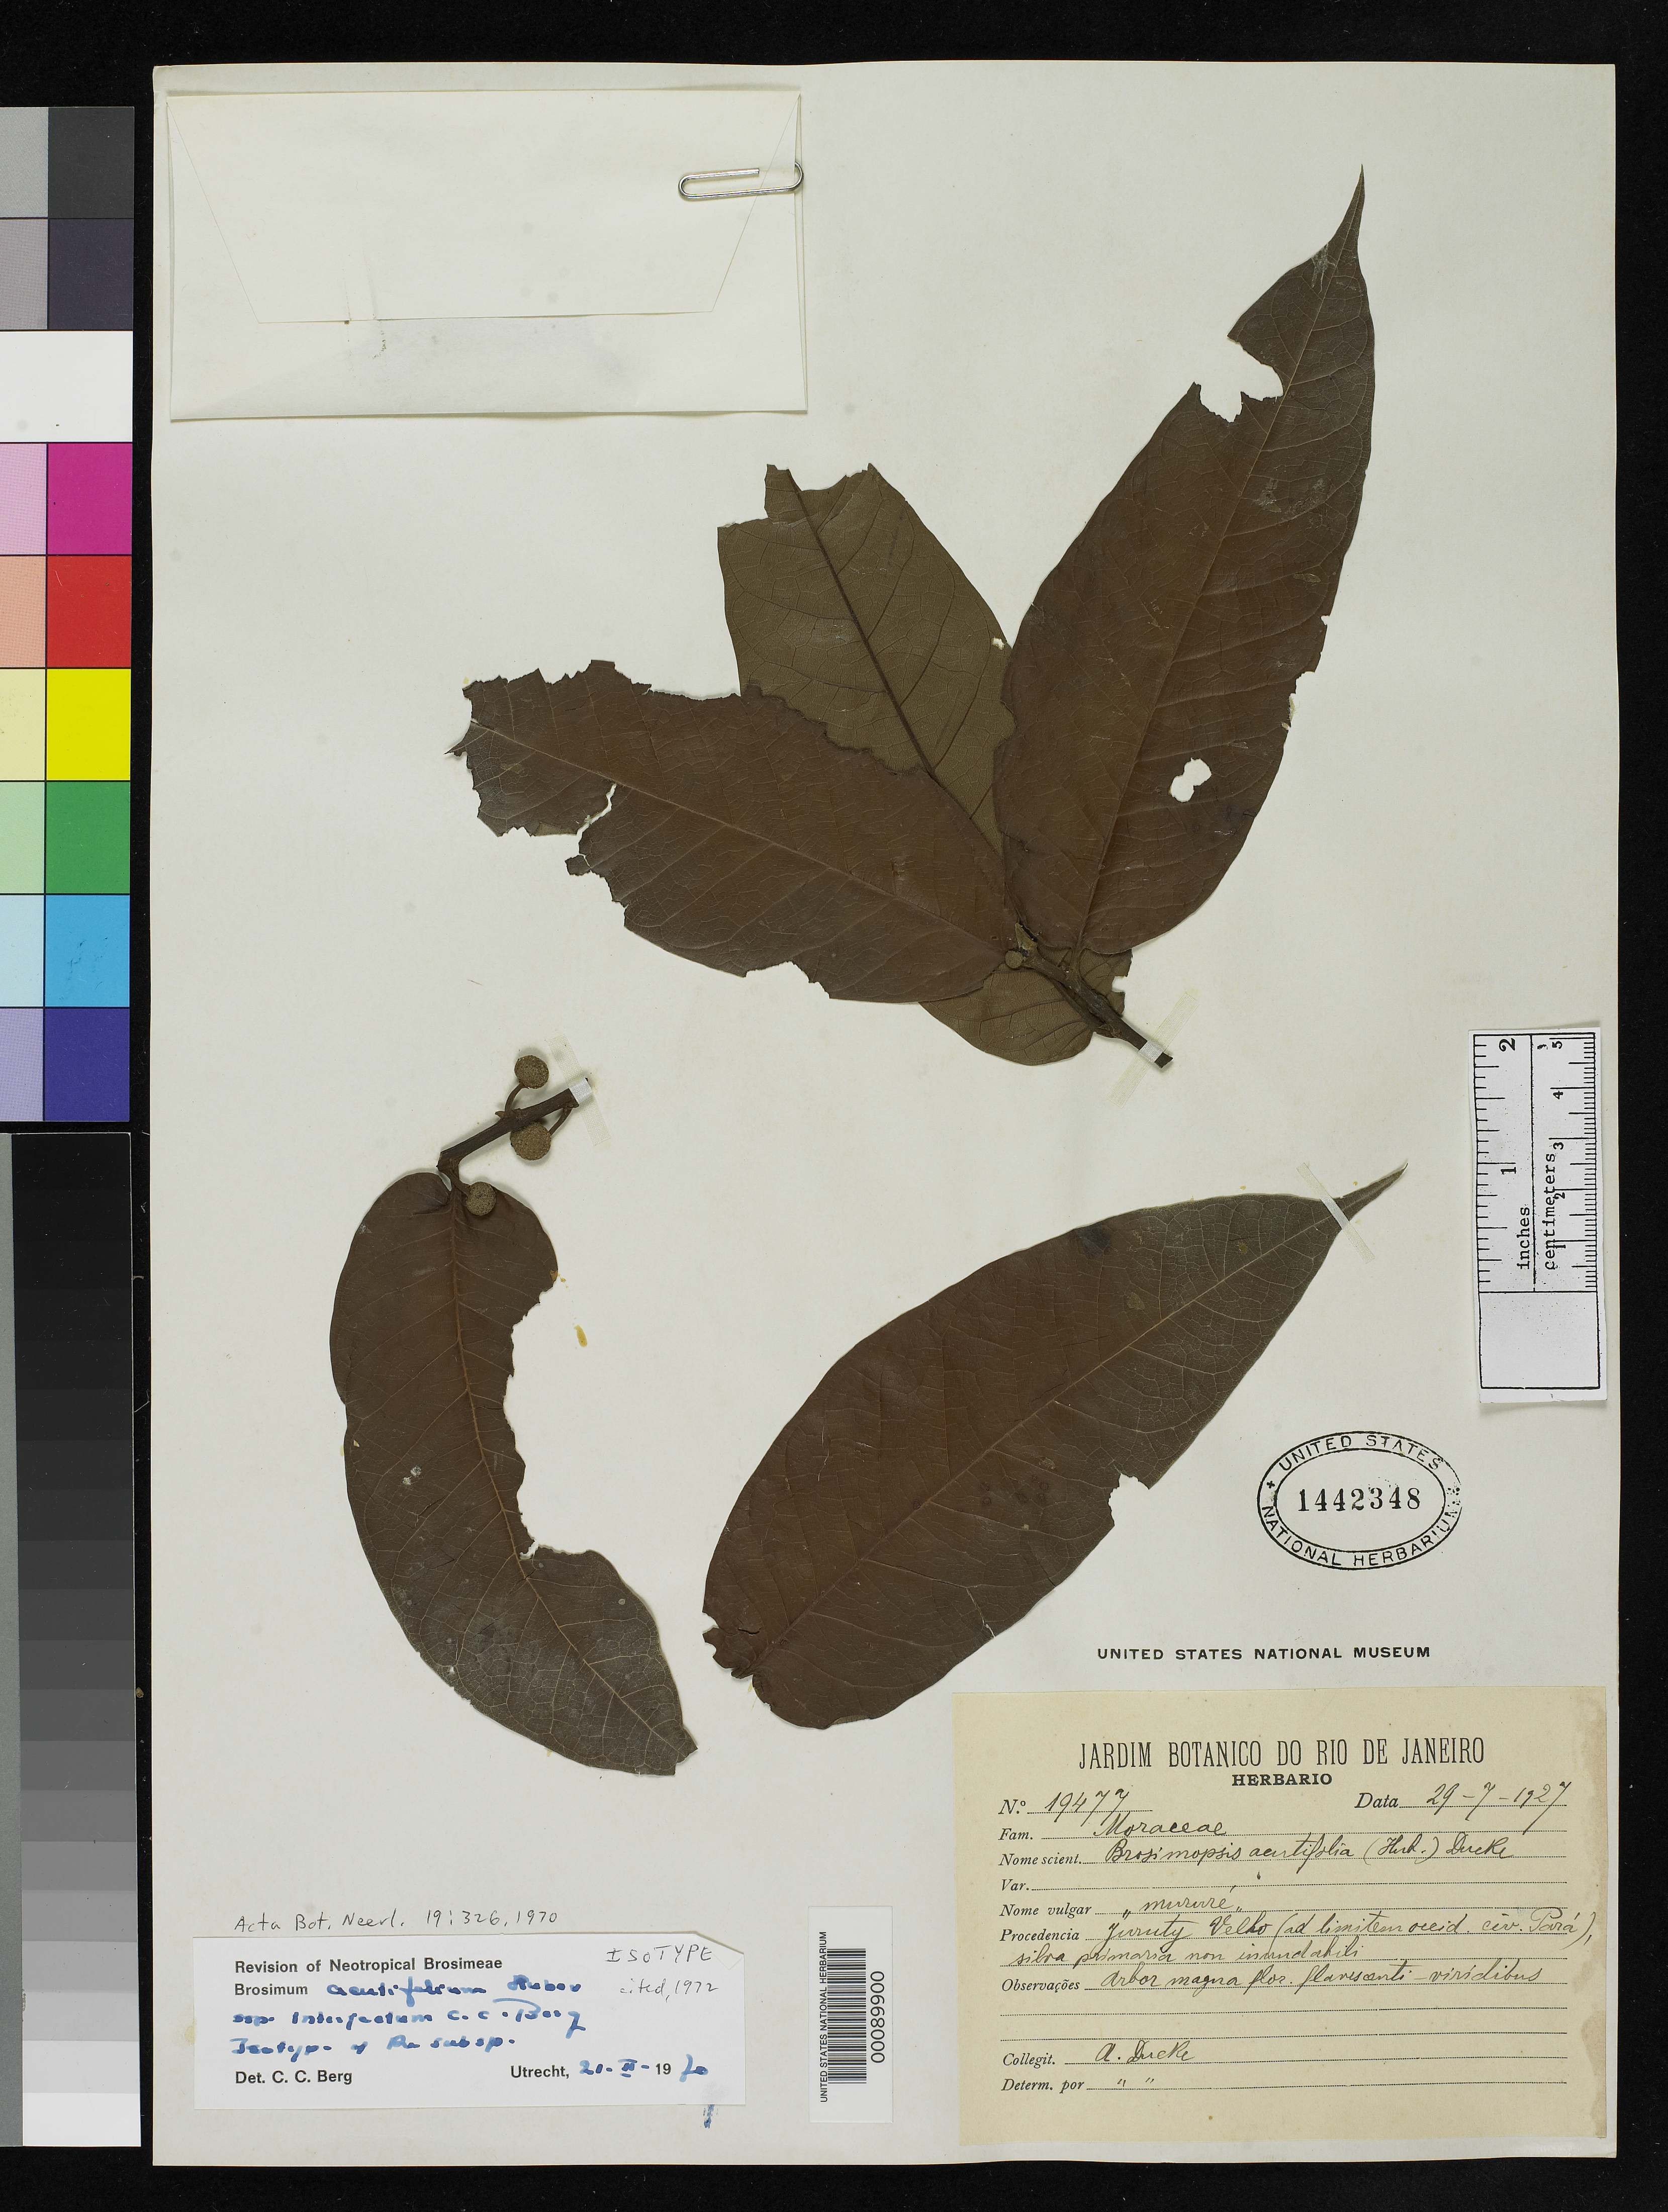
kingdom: Plantae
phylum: Tracheophyta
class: Magnoliopsida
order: Rosales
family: Moraceae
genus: Brosimum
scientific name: Brosimum acutifolium subsp. interjectum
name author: C.C. Berg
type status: Isotype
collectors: A. Ducke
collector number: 19477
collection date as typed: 29 Jul 1927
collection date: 1927-07-29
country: Brazil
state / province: Rio de Janeiro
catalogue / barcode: US 1442348